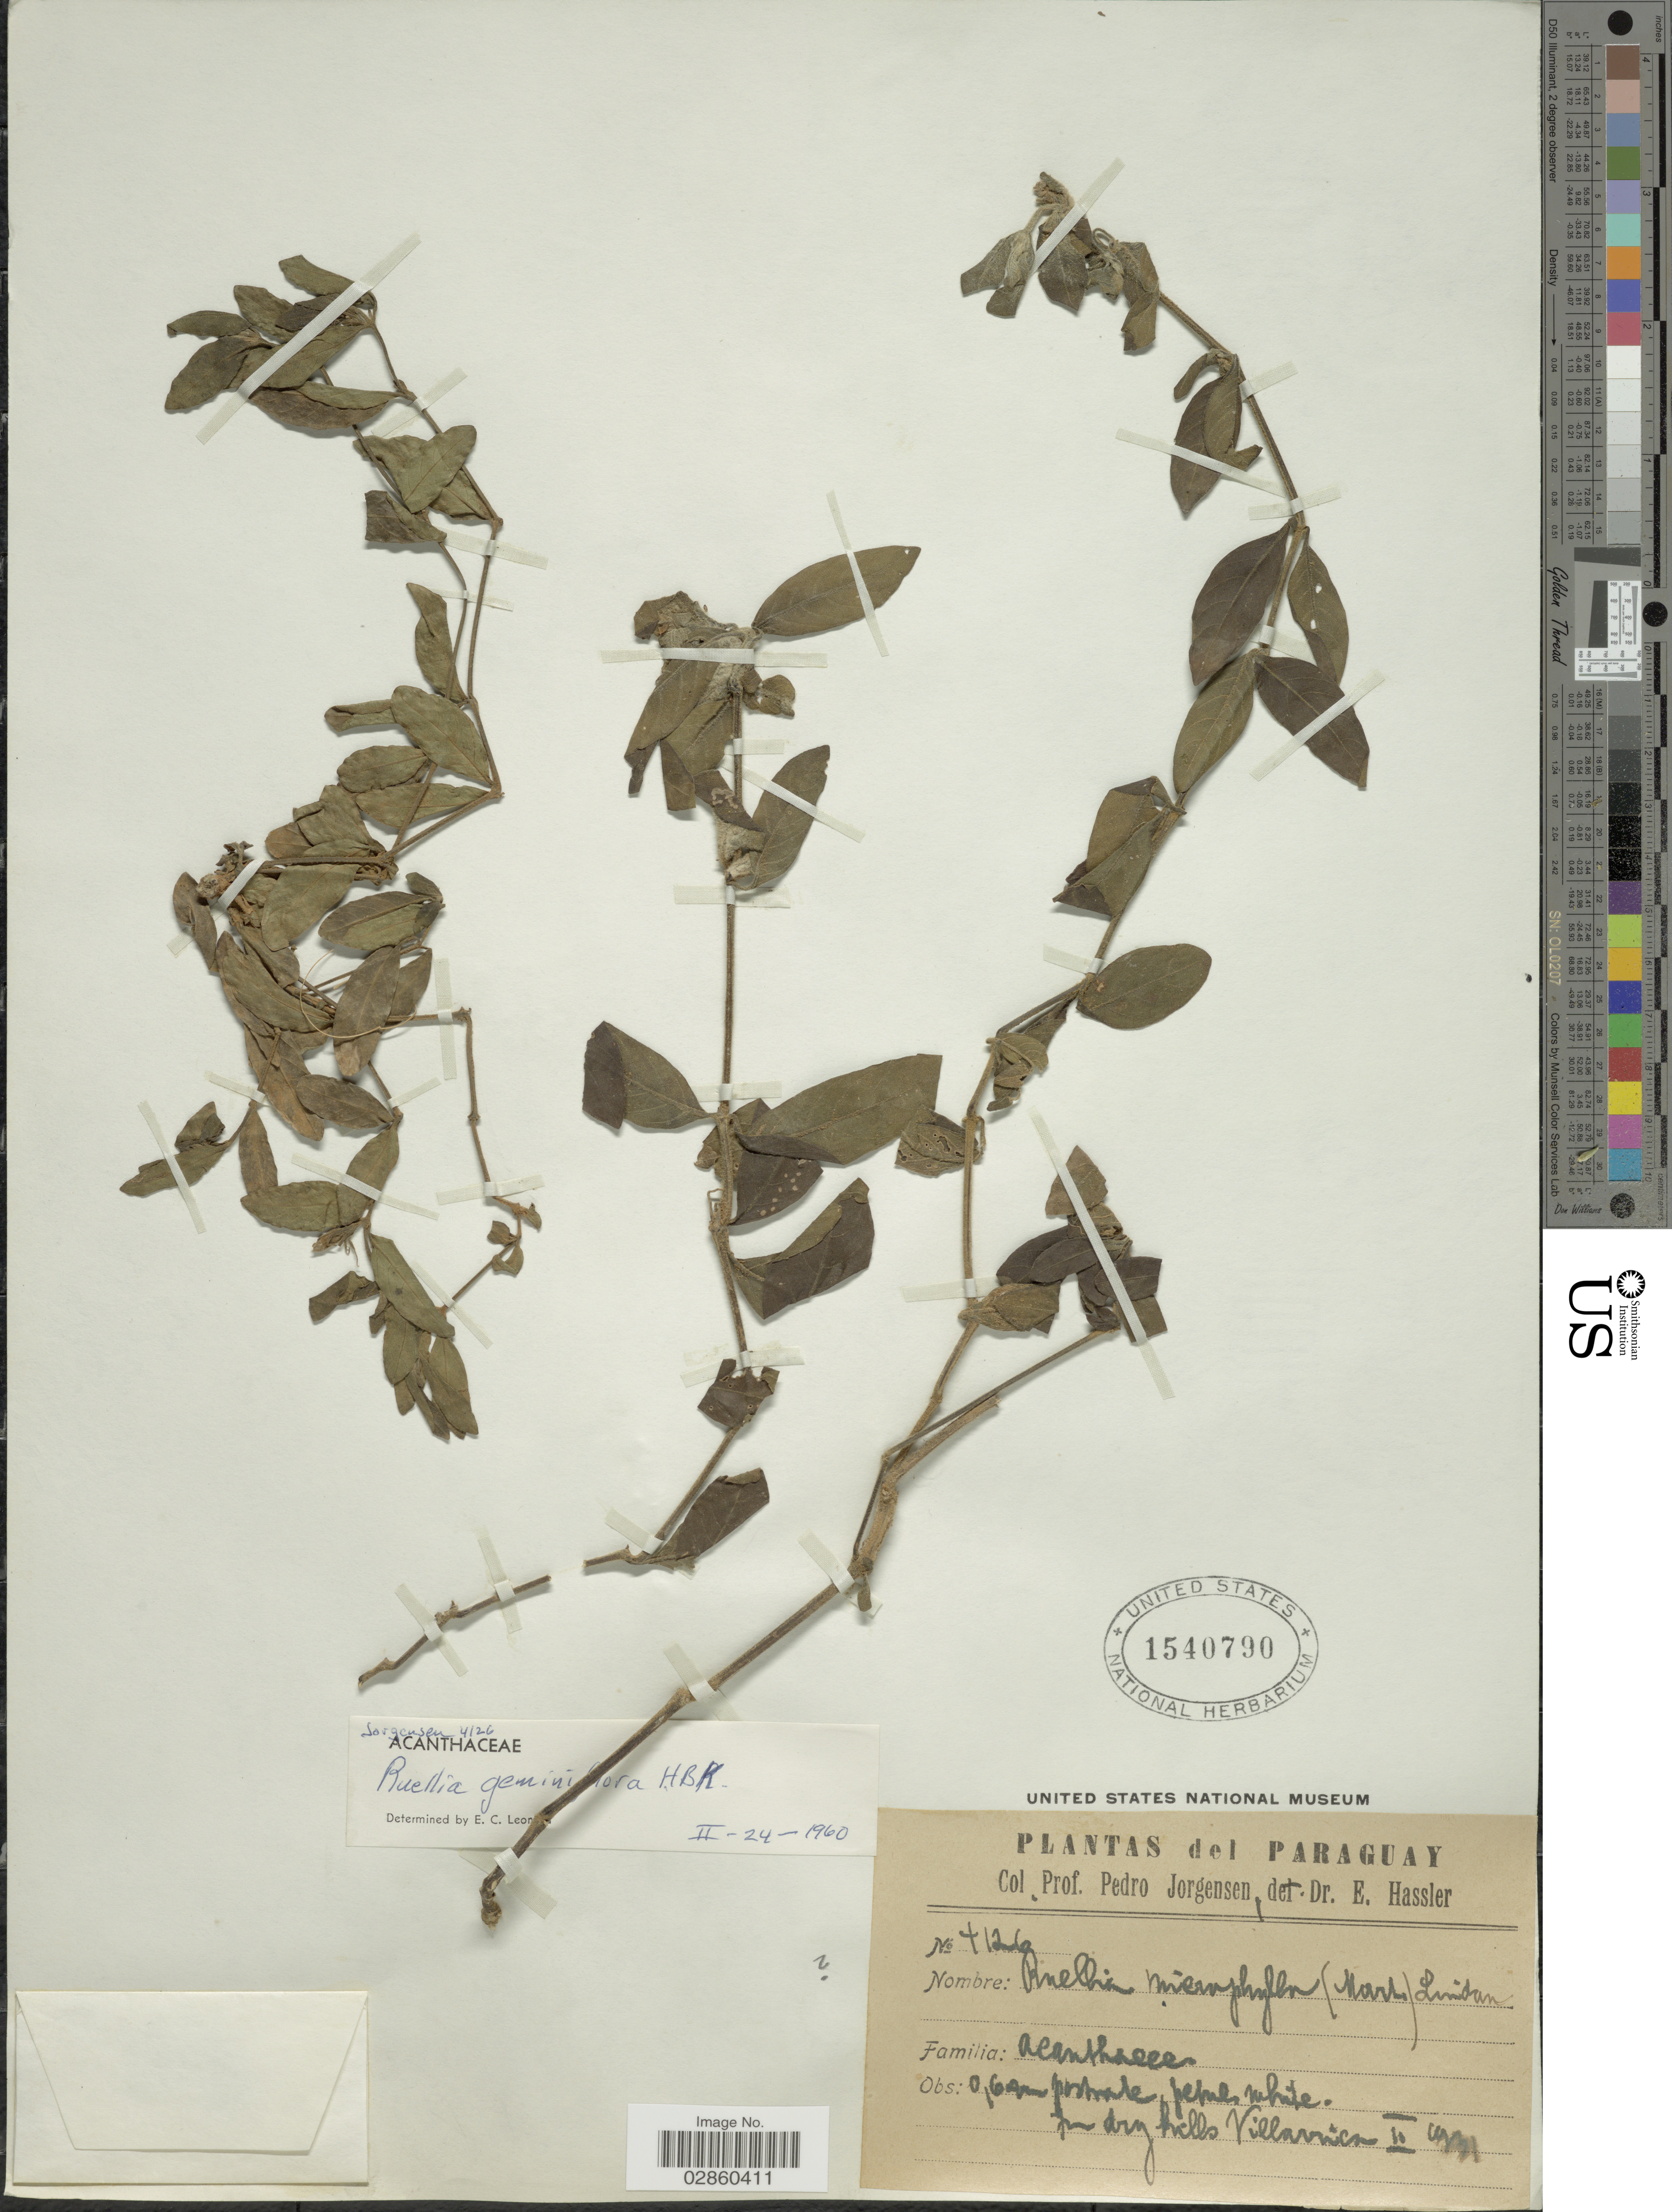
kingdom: Plantae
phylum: Tracheophyta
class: Magnoliopsida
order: Lamiales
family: Acanthaceae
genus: Ruellia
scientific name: Ruellia geminiflora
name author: Kunth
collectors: P. Jörgensen & E. Hassler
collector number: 4126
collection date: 1931-02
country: Paraguay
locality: In dry hills Villarrica.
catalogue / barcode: US 1540790